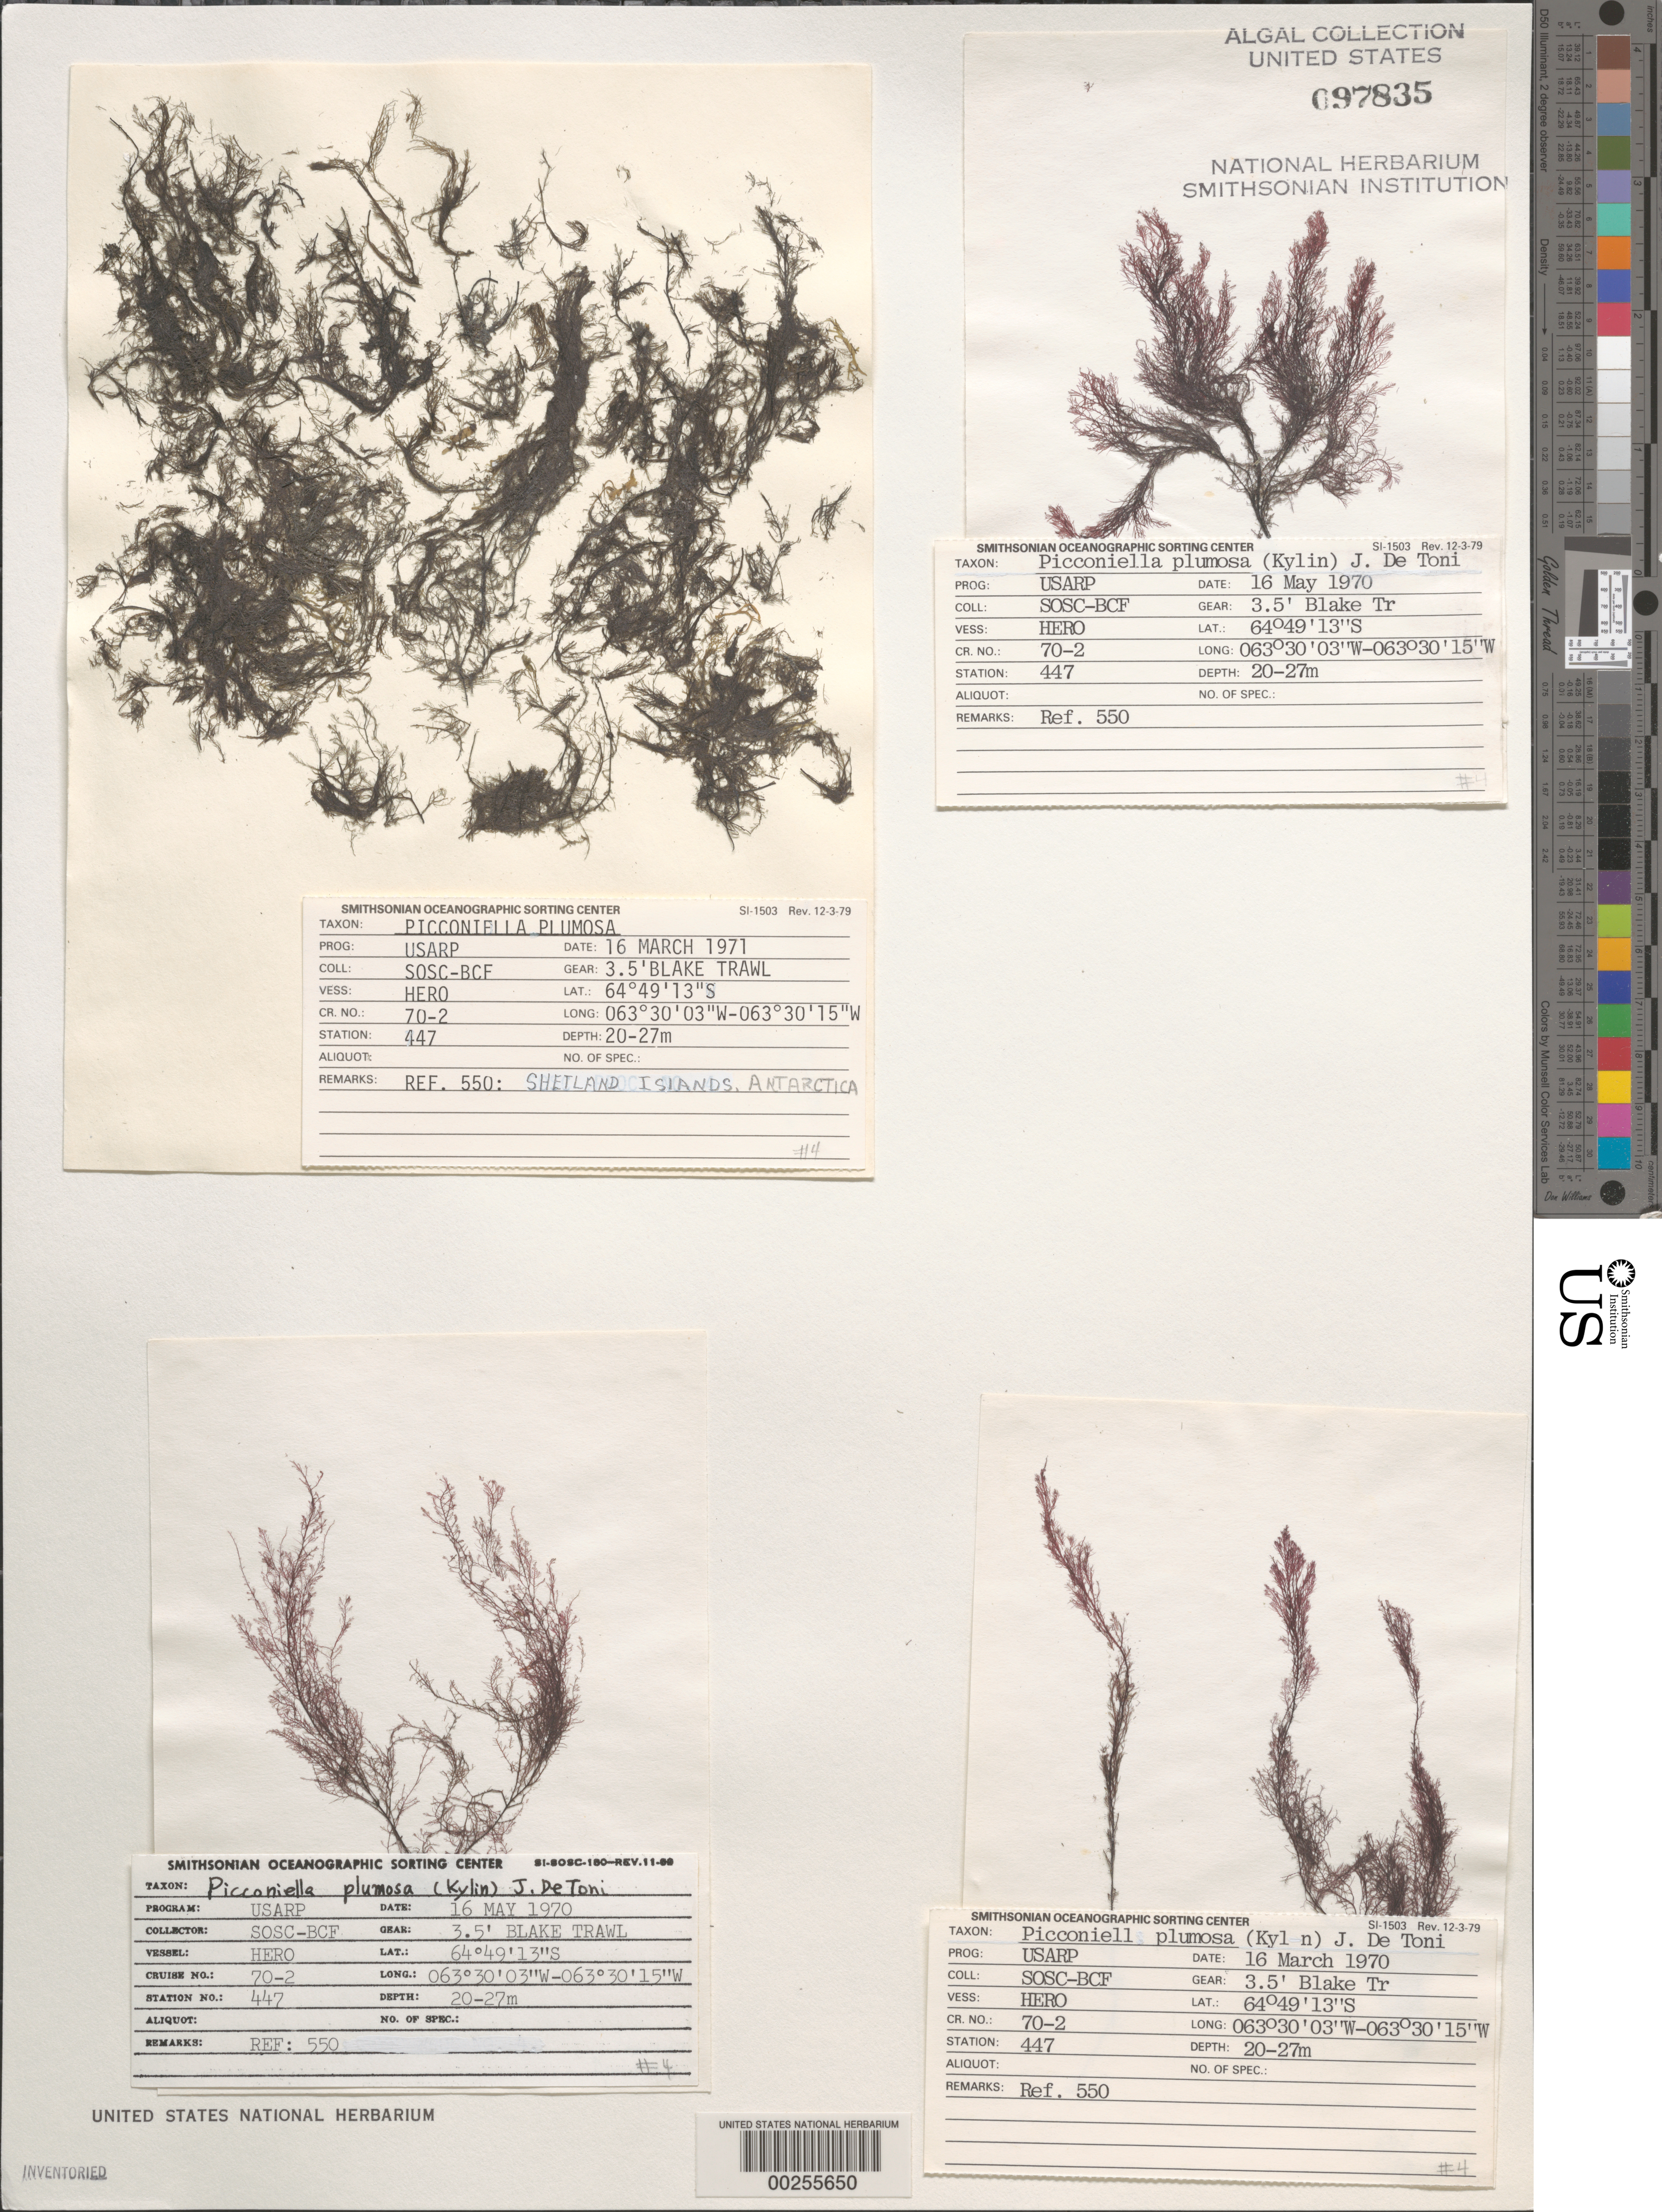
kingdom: Plantae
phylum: Rhodophyta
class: Florideophyceae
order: Ceramiales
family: Rhodomelaceae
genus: Picconiella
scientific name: Picconiella plumosa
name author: (Kylin) De Toni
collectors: SOSC-BCF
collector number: Station 447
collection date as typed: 16 Mar 1970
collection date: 1970-03-16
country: Antarctica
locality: Antarctic Peninsula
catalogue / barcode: US 97835